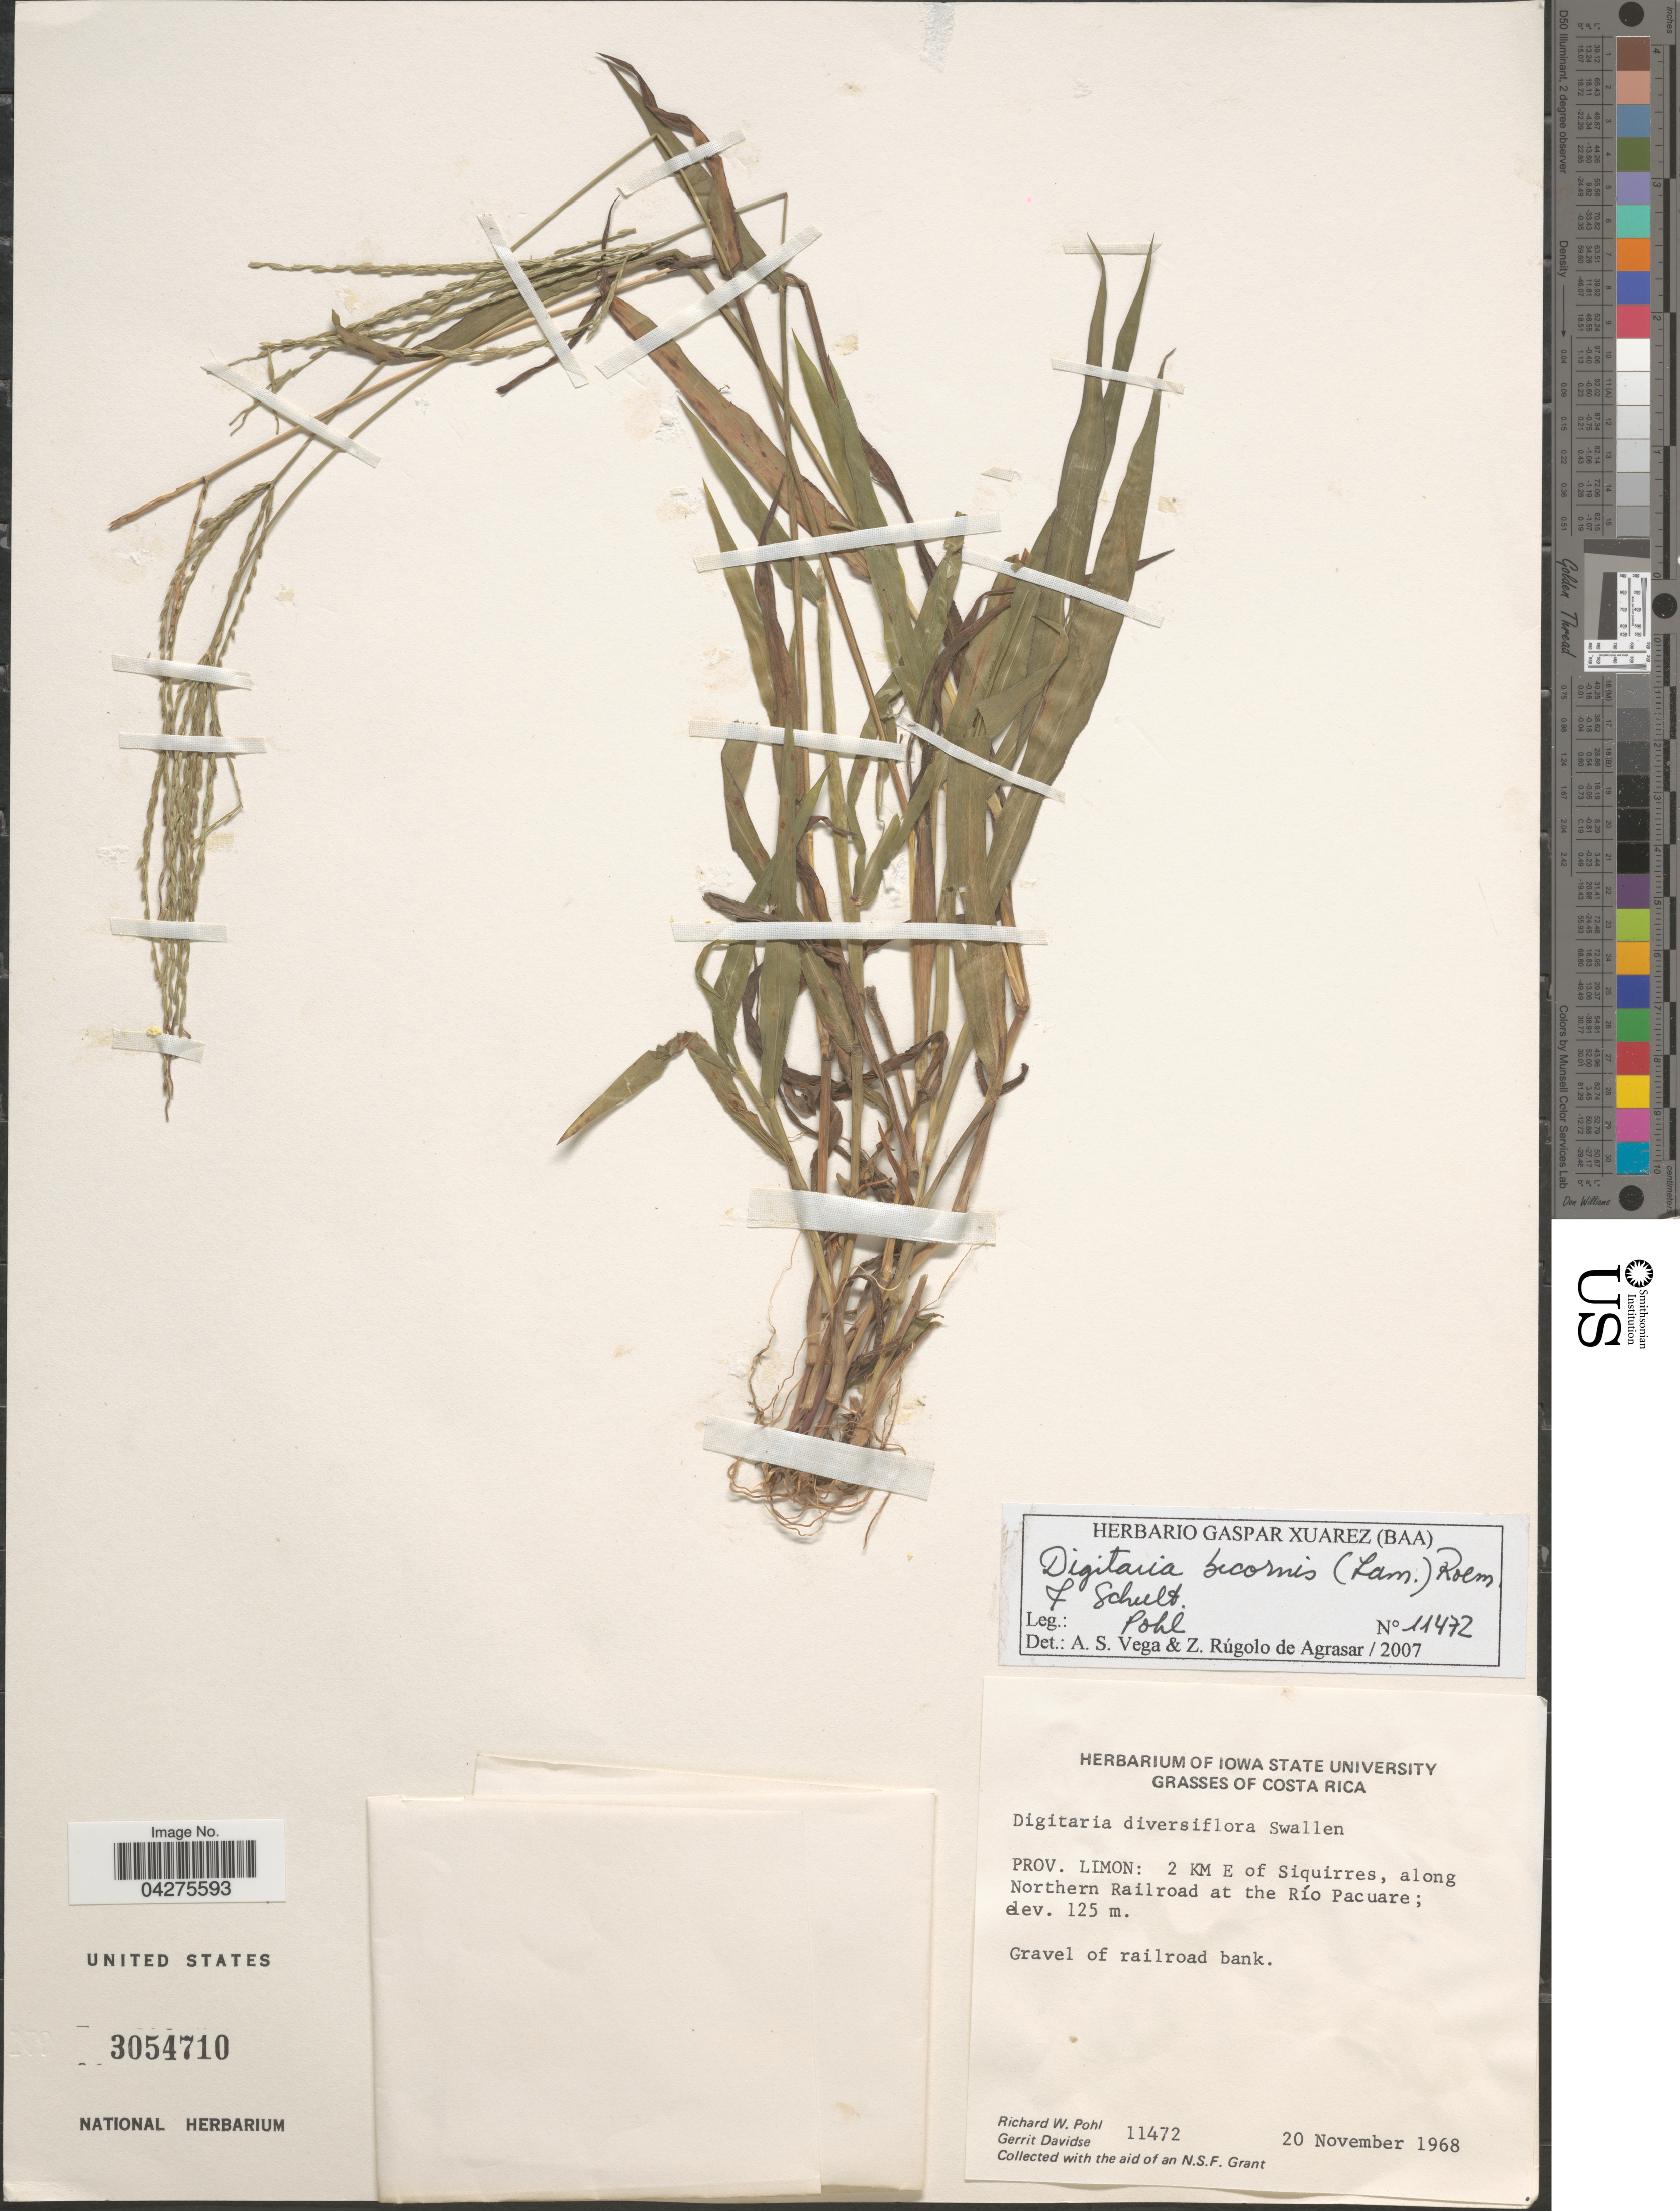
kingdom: Plantae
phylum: Tracheophyta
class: Liliopsida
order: Poales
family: Poaceae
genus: Digitaria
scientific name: Digitaria bicornis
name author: (Lam.) Roem. & Schult.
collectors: R. W. Pohl & G. Davidse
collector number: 11472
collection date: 1968-11-20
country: Costa Rica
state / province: Limón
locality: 2 KM E of Siquirres, along Northern Railroad at the Río Pacuare.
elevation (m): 125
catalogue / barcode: US 3054710